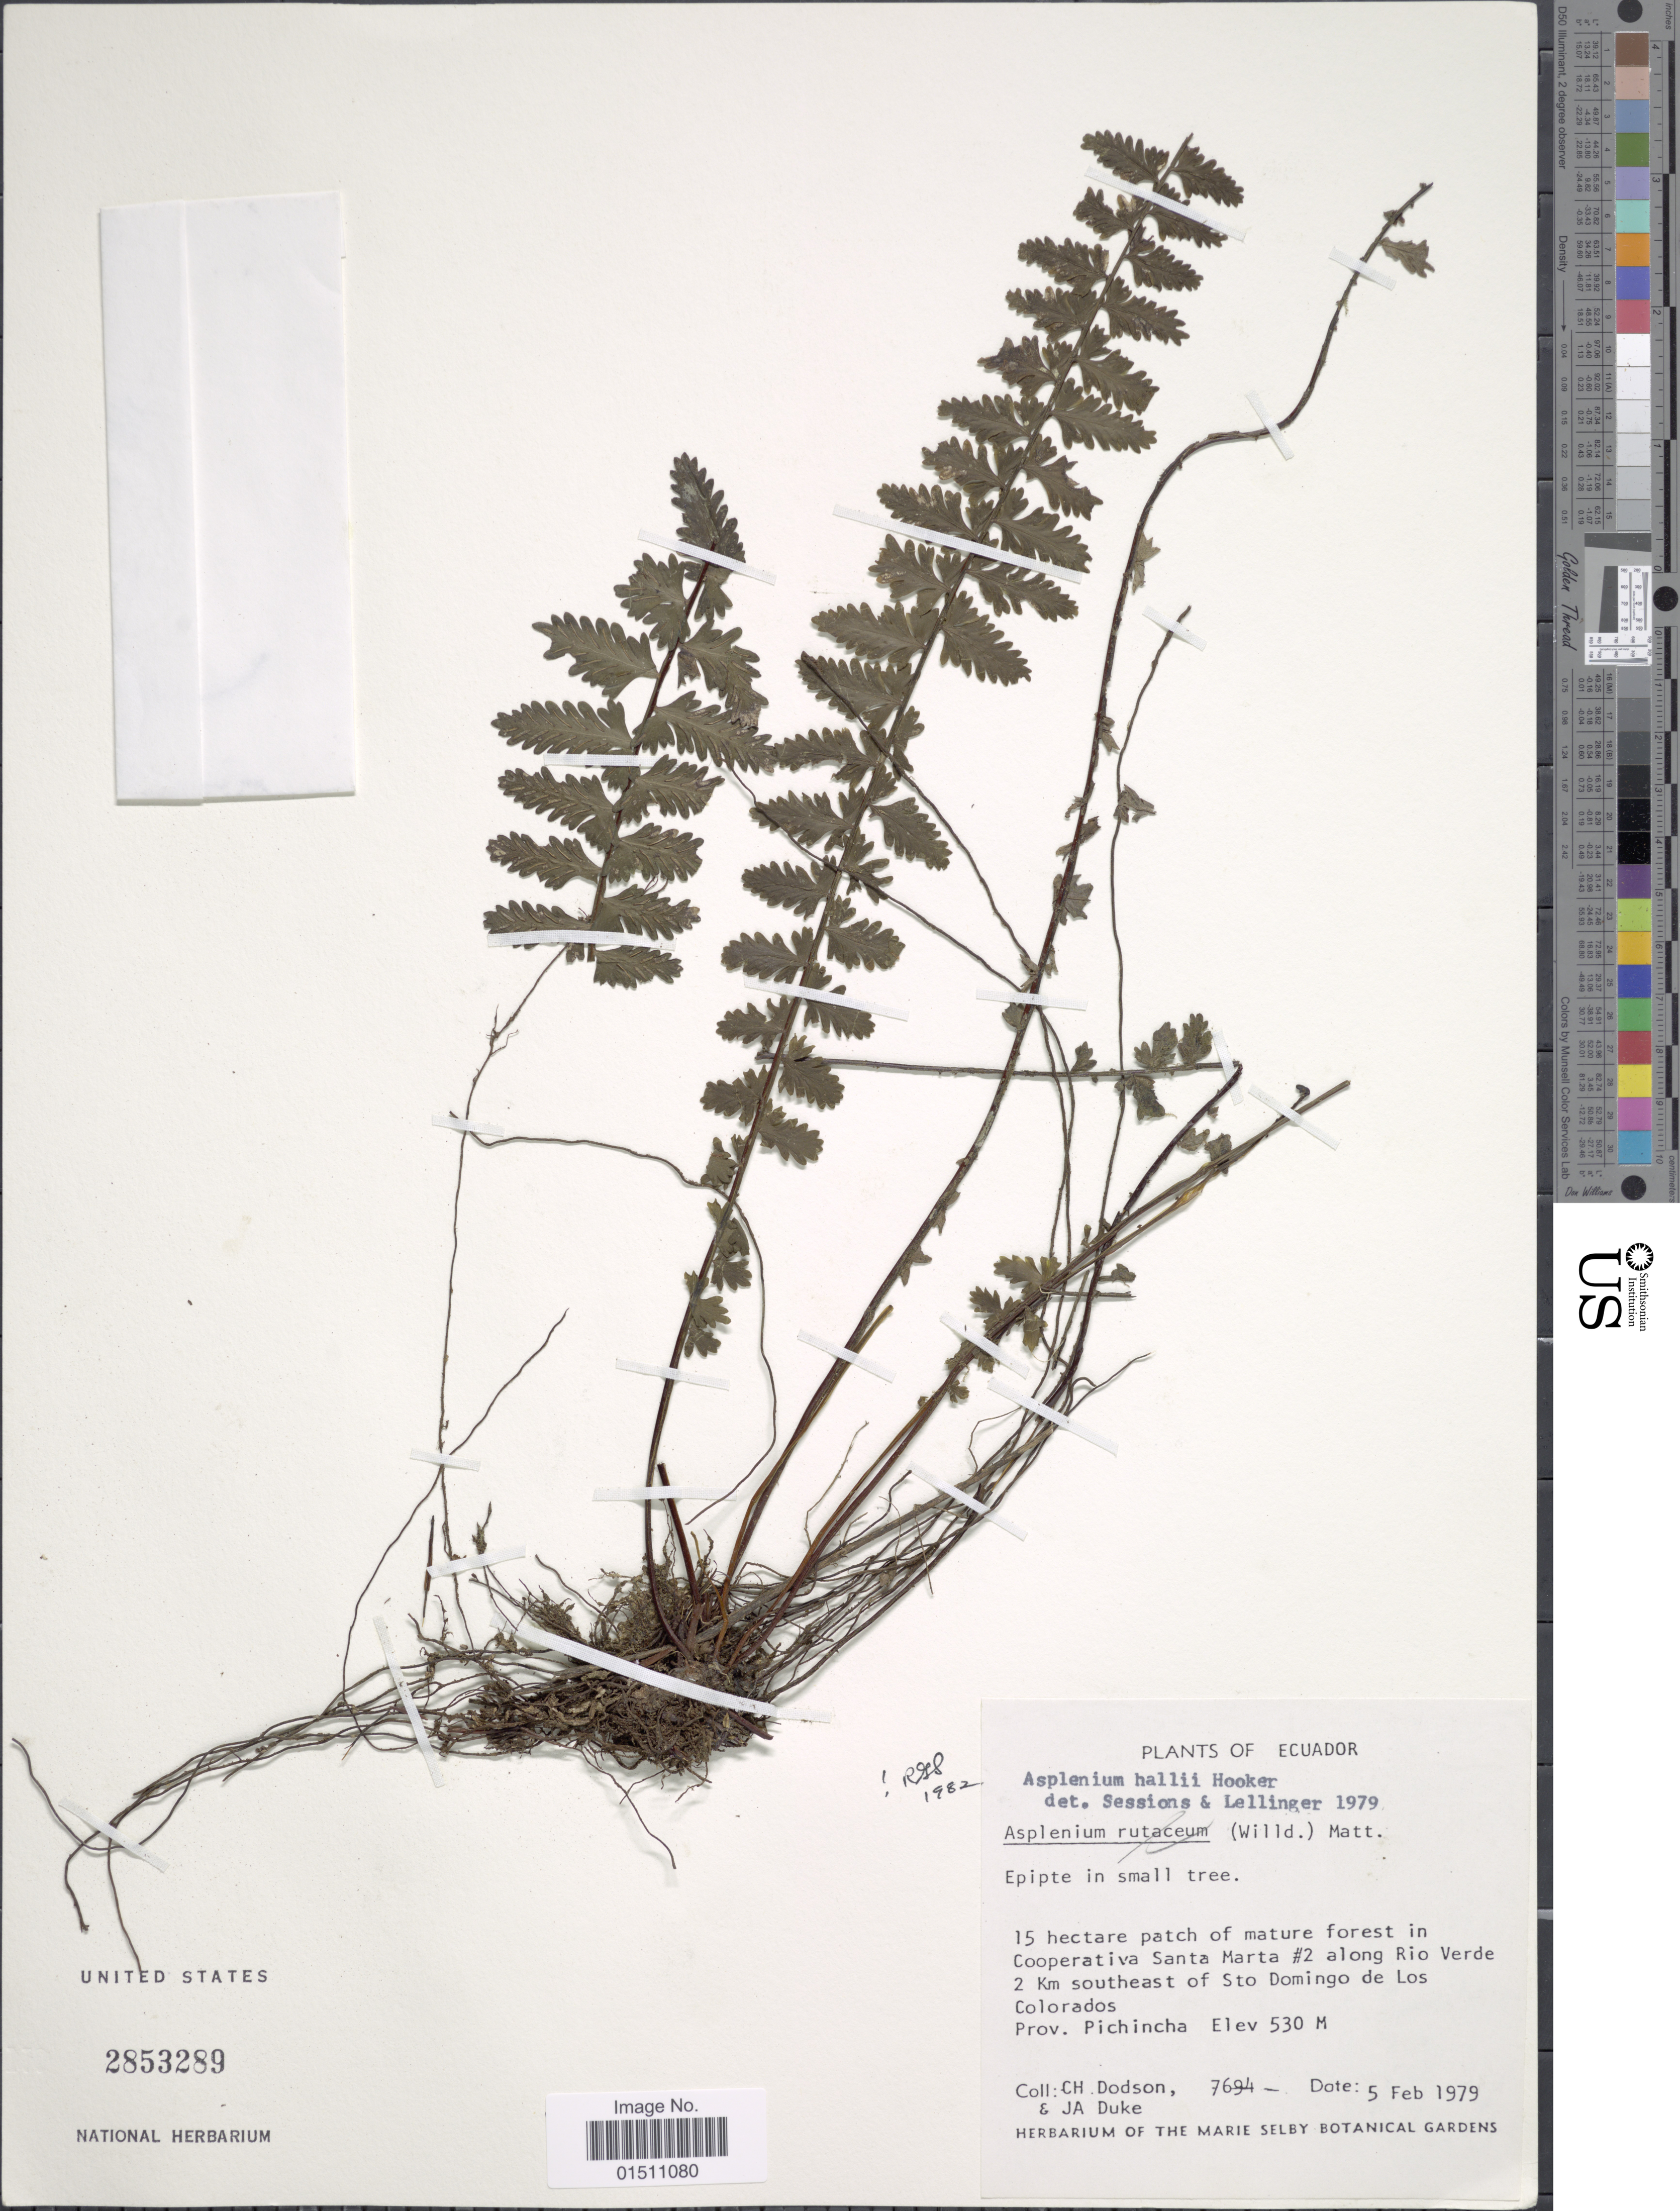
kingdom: Plantae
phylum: Tracheophyta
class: Polypodiopsida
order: Polypodiales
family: Aspleniaceae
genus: Asplenium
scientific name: Asplenium hallii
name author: Hook.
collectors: C. H. Dodson & J. A. Duke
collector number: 7694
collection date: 1979-02-05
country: Ecuador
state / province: Pichincha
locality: Ecuador, 15 hectare patch of mature forest in Cooperative Santa Marta #2 along Rio Verde 2 Km southwest of Sto Domingo de los Colorados.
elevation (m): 530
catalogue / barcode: US 2853289